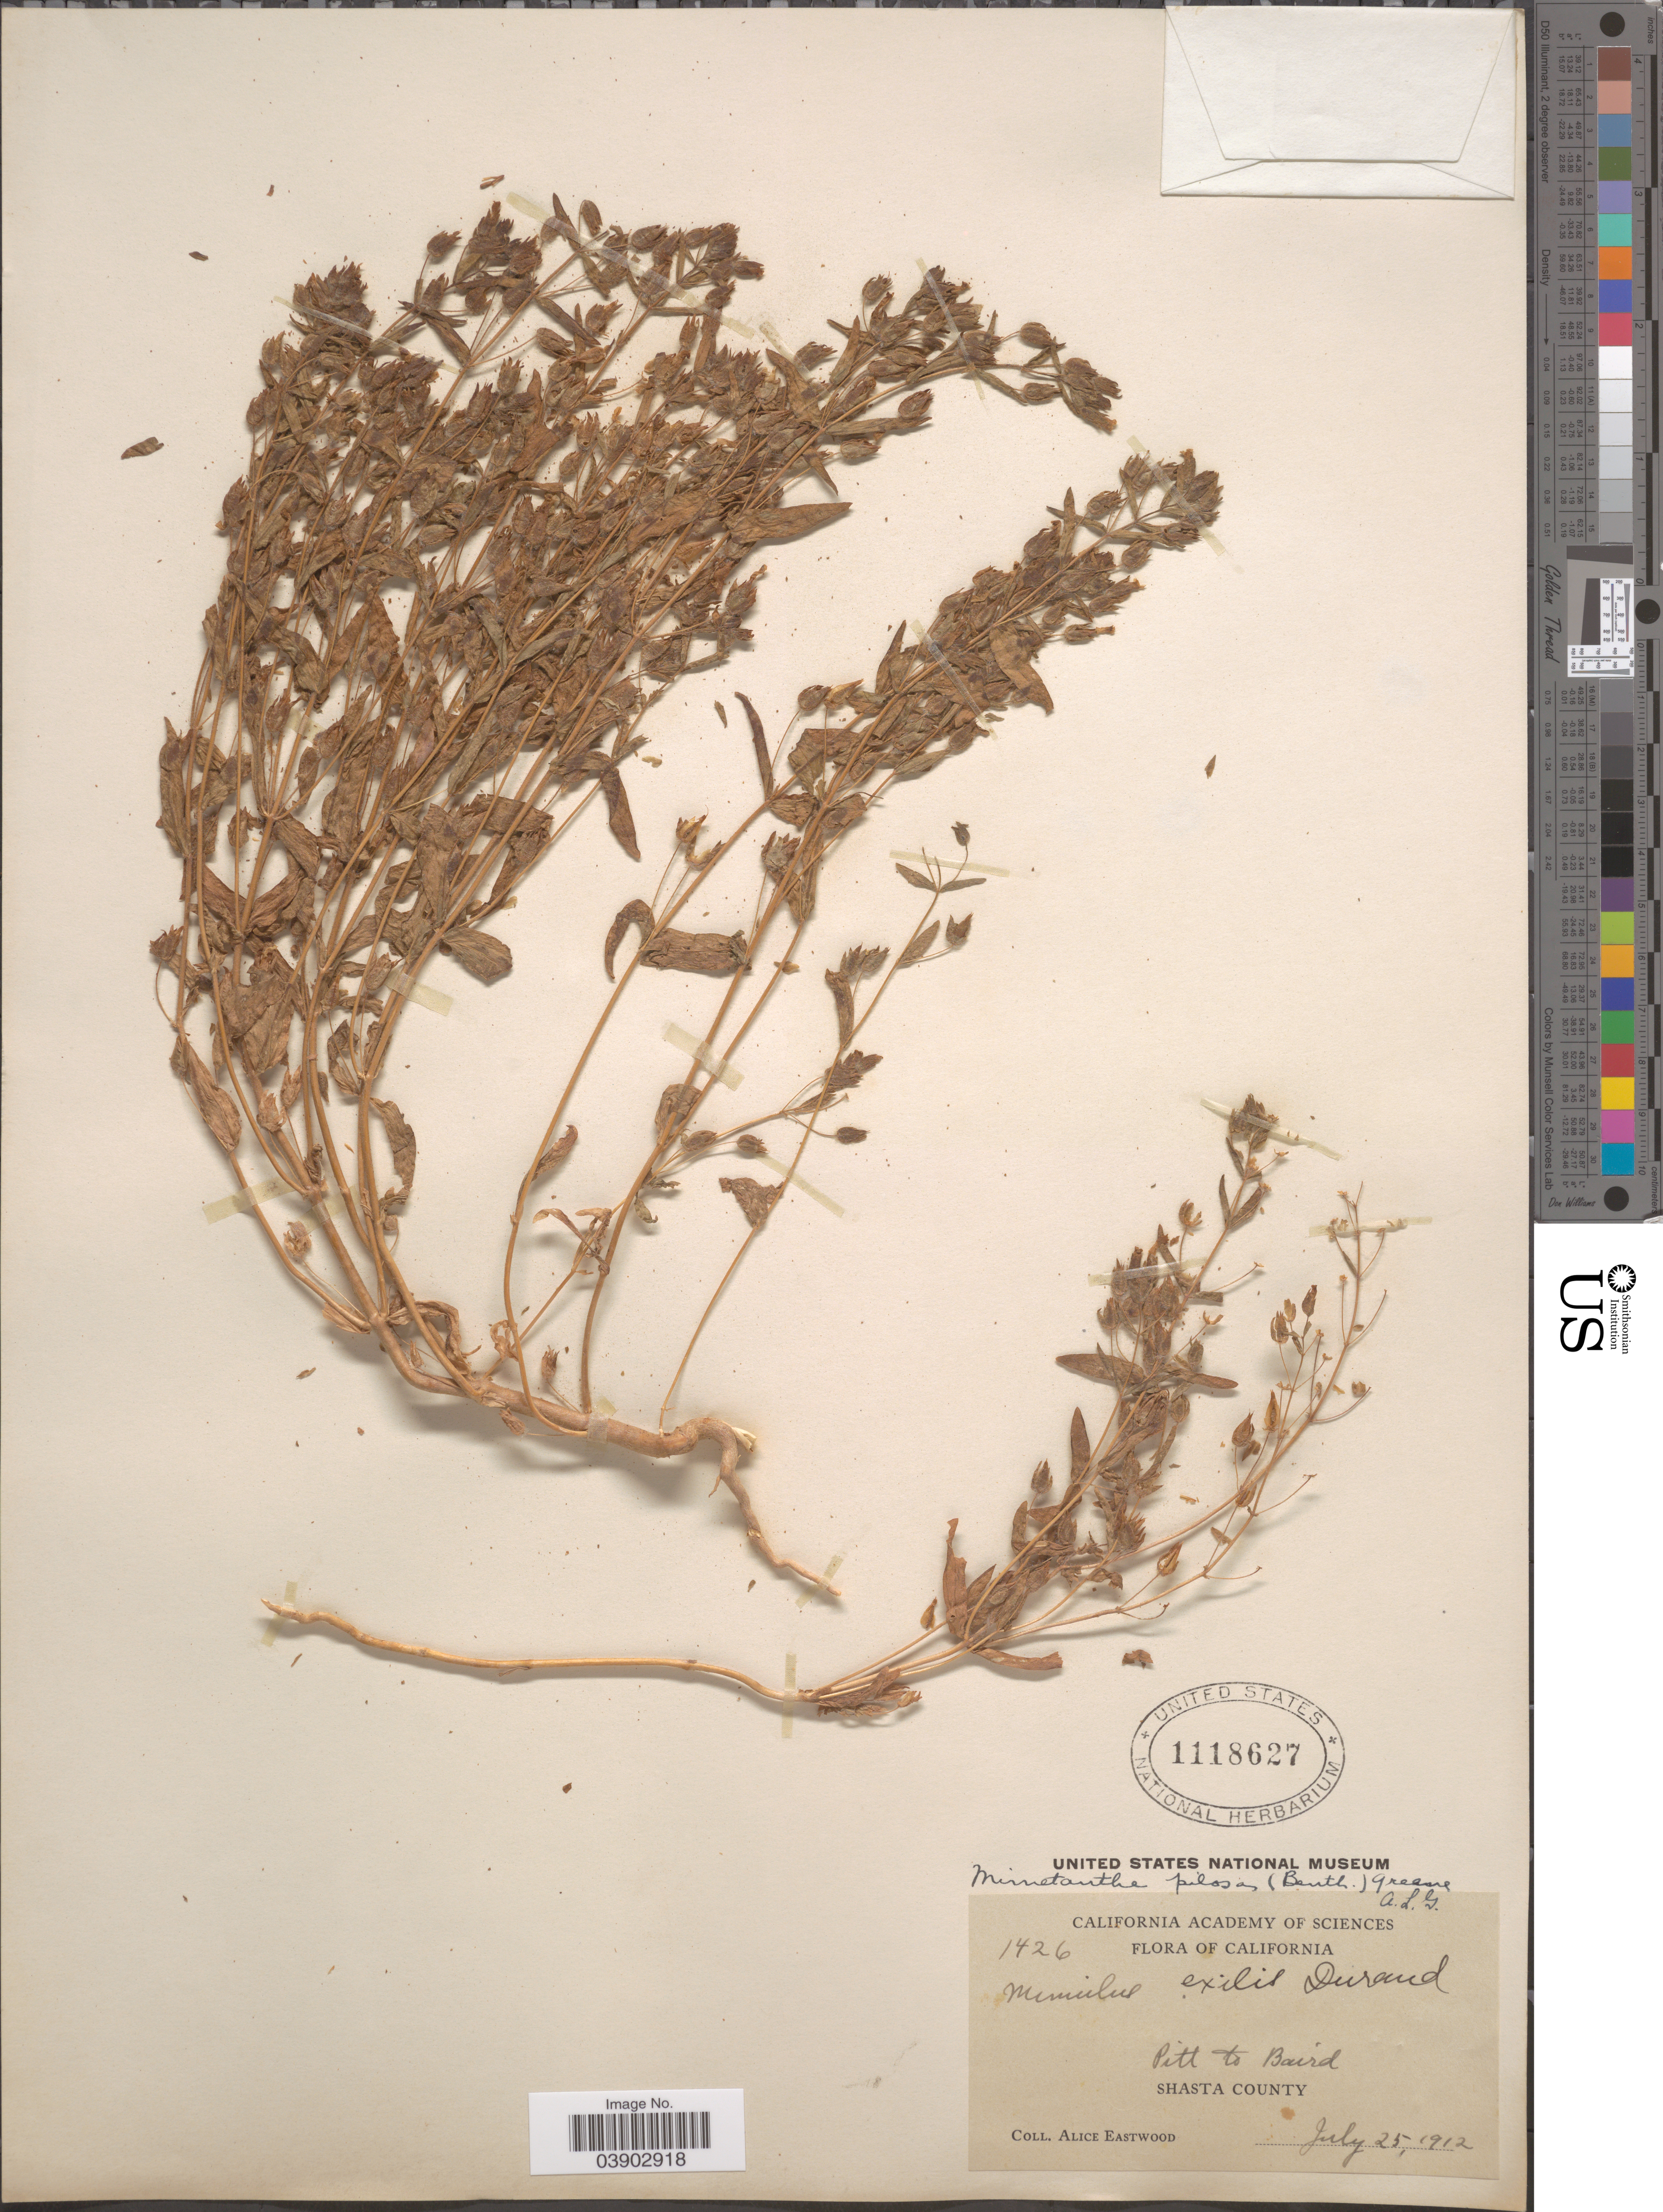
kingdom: Plantae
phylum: Tracheophyta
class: Magnoliopsida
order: Lamiales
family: Phrymaceae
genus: Mimetanthe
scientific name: Mimetanthe pilosa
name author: (Benth.) Greene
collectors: A. Eastwood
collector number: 1426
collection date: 1912-07-25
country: United States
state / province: California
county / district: Shasta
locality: Pitt to Baird. Shasta County.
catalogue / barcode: US 1118627